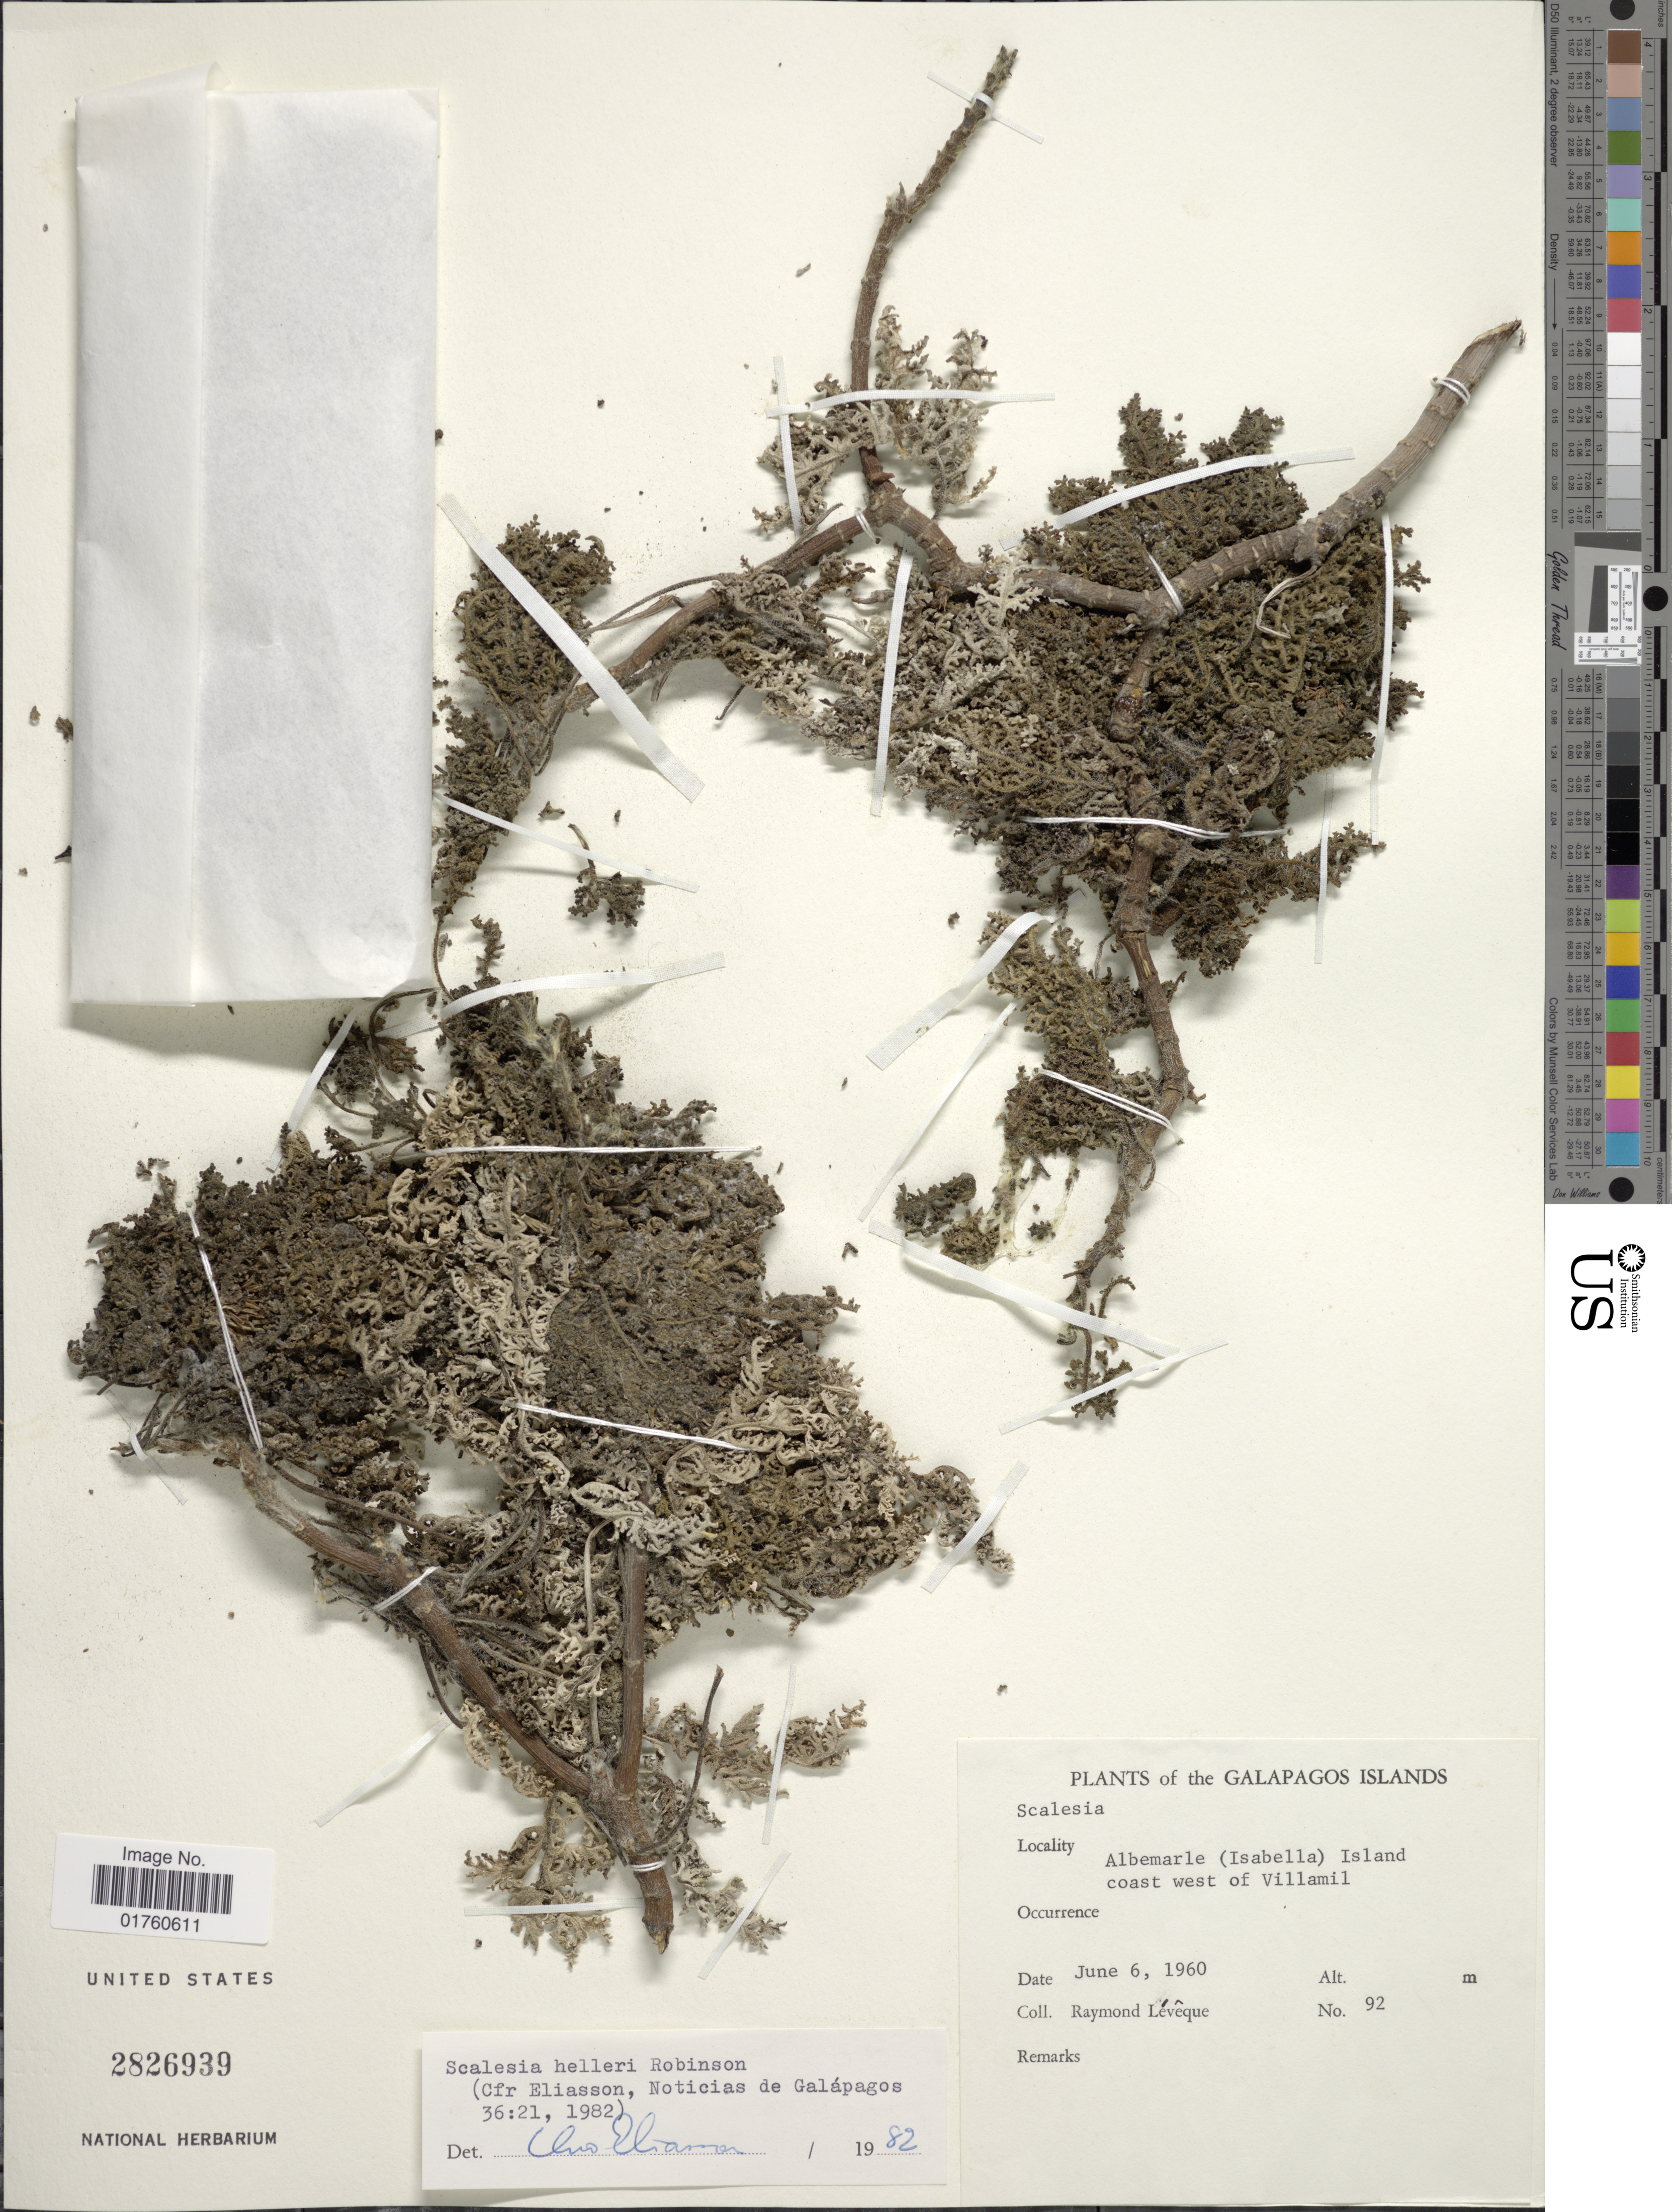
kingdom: Plantae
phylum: Tracheophyta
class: Magnoliopsida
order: Asterales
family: Asteraceae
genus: Scalesia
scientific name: Scalesia helleri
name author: B.L. Rob.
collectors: R. Lévêque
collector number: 92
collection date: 1960-06-06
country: Ecuador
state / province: Colón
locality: The Galapagos Islands, Albemarle (Isabella) Island coast west of Villamil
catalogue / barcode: US 2826939